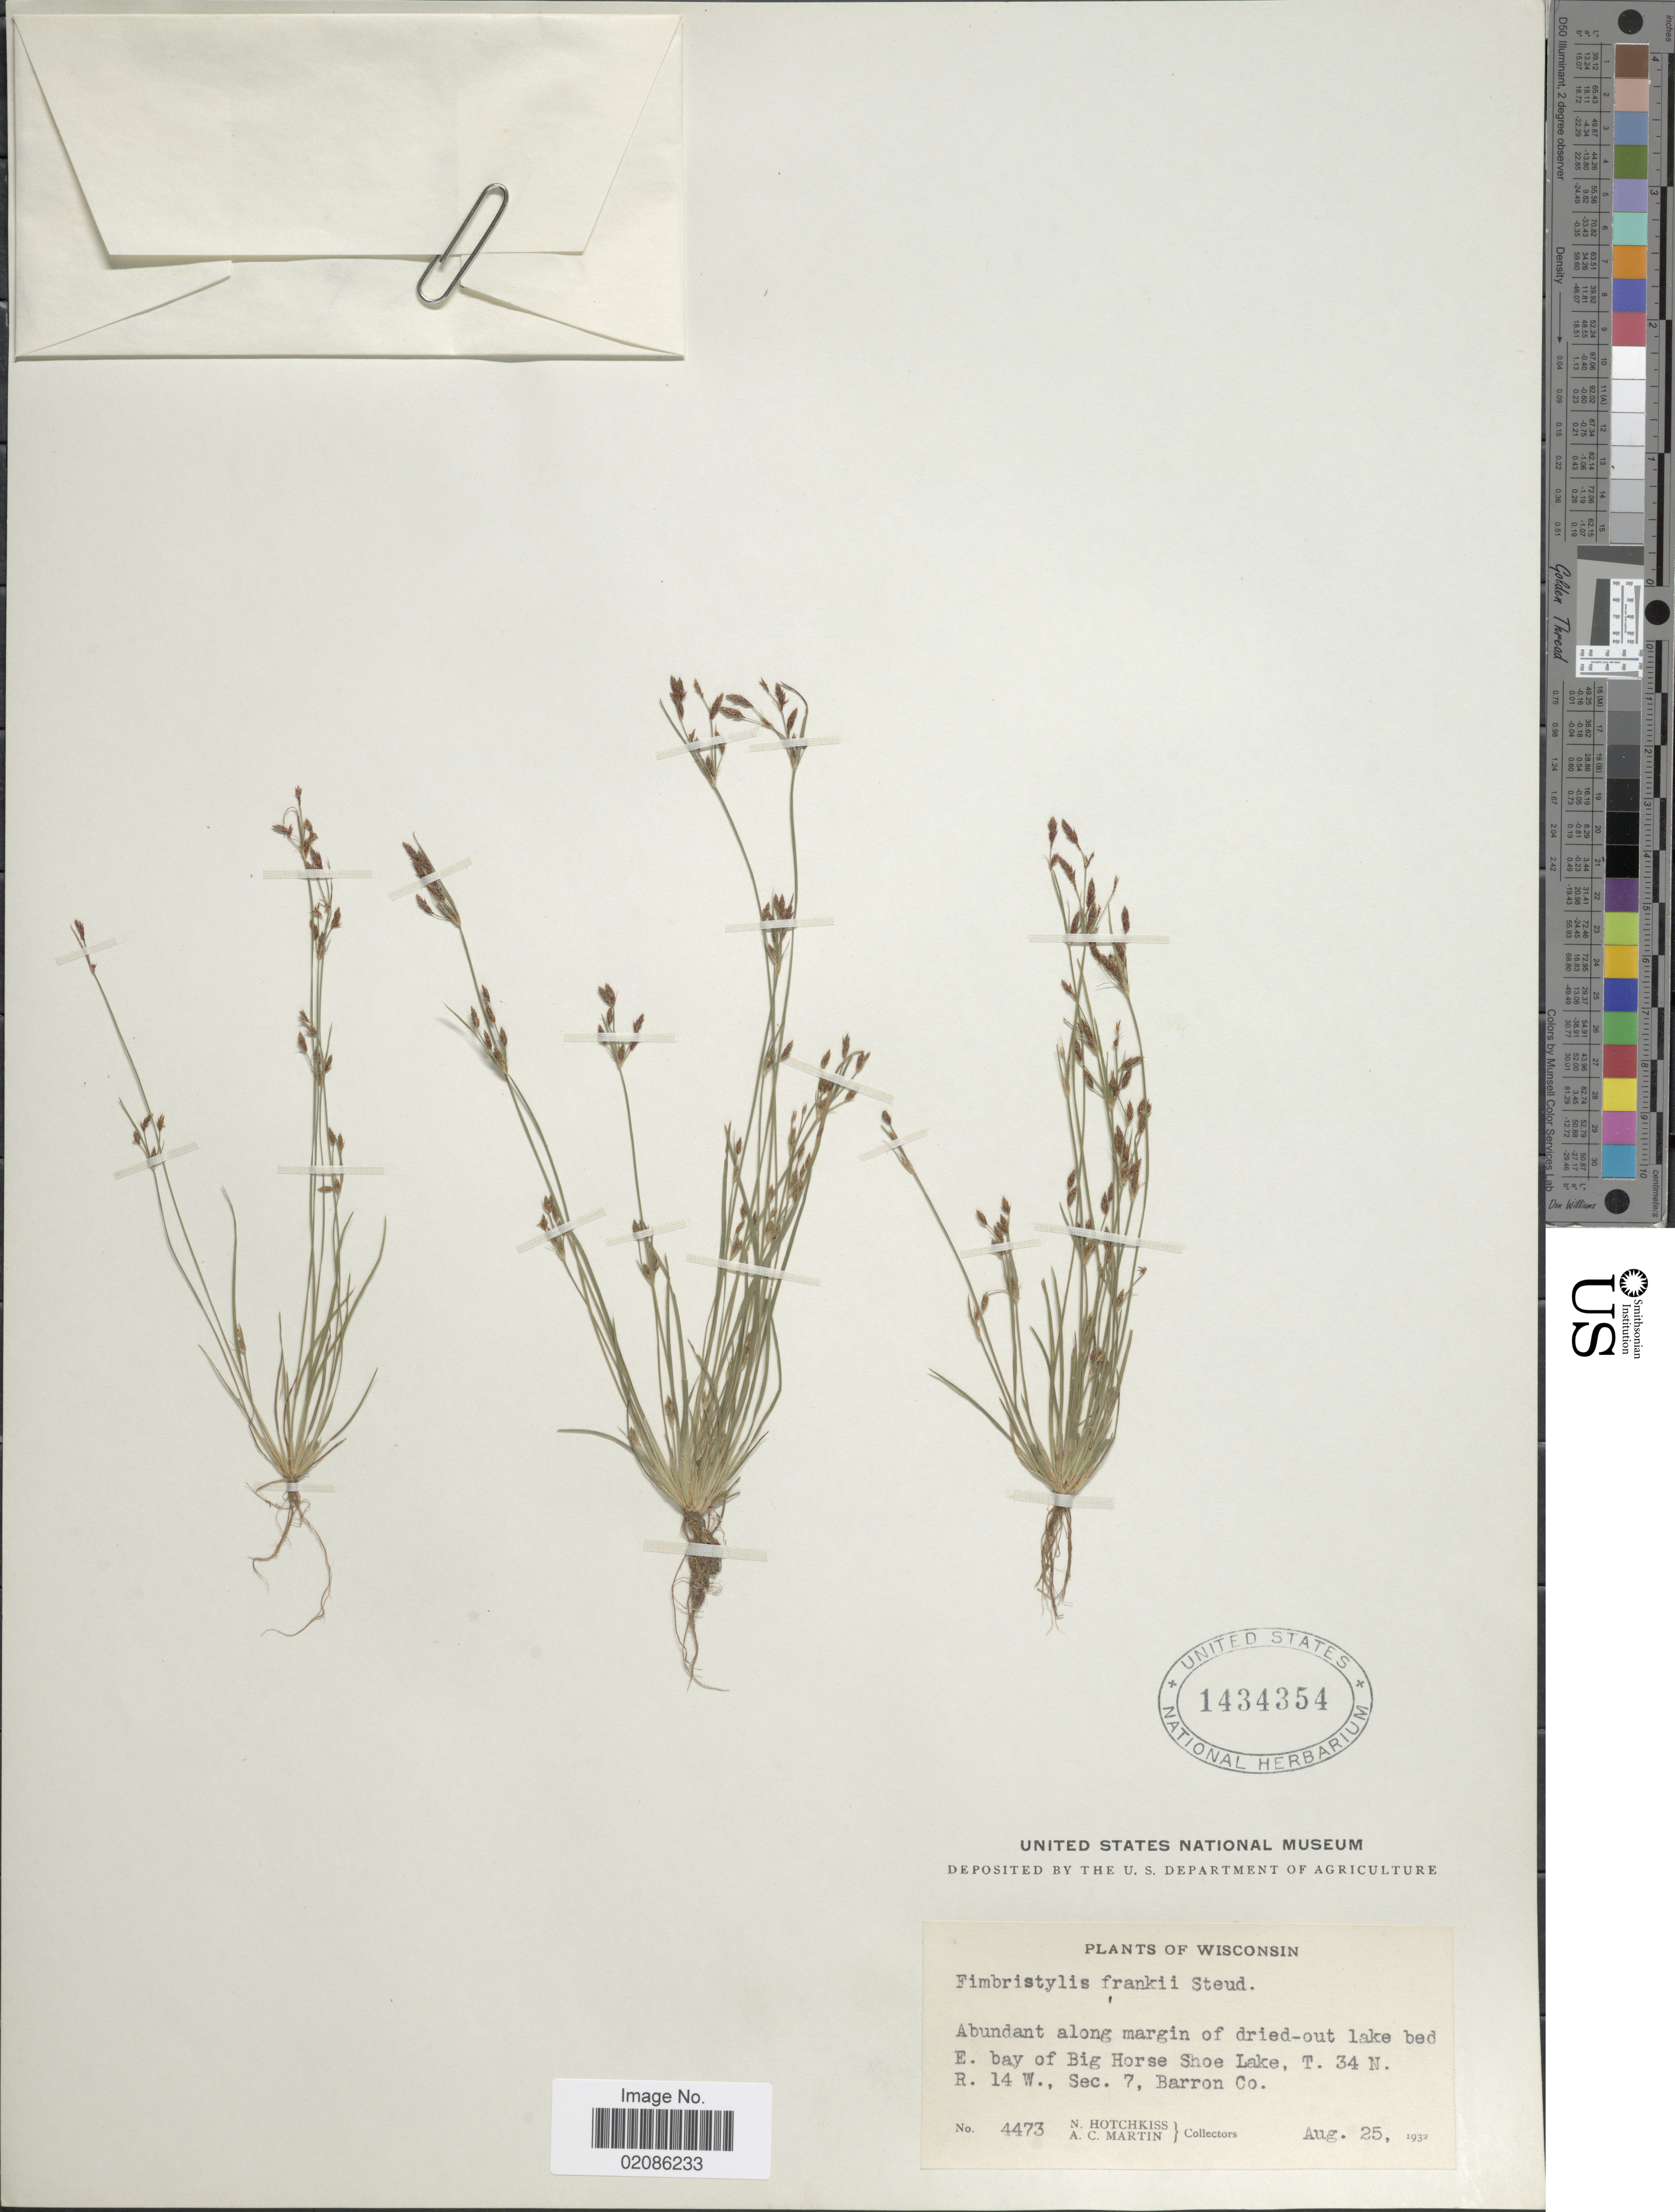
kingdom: Plantae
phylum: Tracheophyta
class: Liliopsida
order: Poales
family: Cyperaceae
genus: Fimbristylis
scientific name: Fimbristylis autumnalis (L.) Roem. & Schult.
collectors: N. Hotchkiss & A. C. Martin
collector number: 4473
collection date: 1932-08-25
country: United States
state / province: Wisconsin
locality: Abundant along margin of dried-out lake bed, E. bay of Big Horse Shoe Lake, T. 34 N. R. 14 W., Sec. 7, Barron Co.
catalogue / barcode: US 1434354